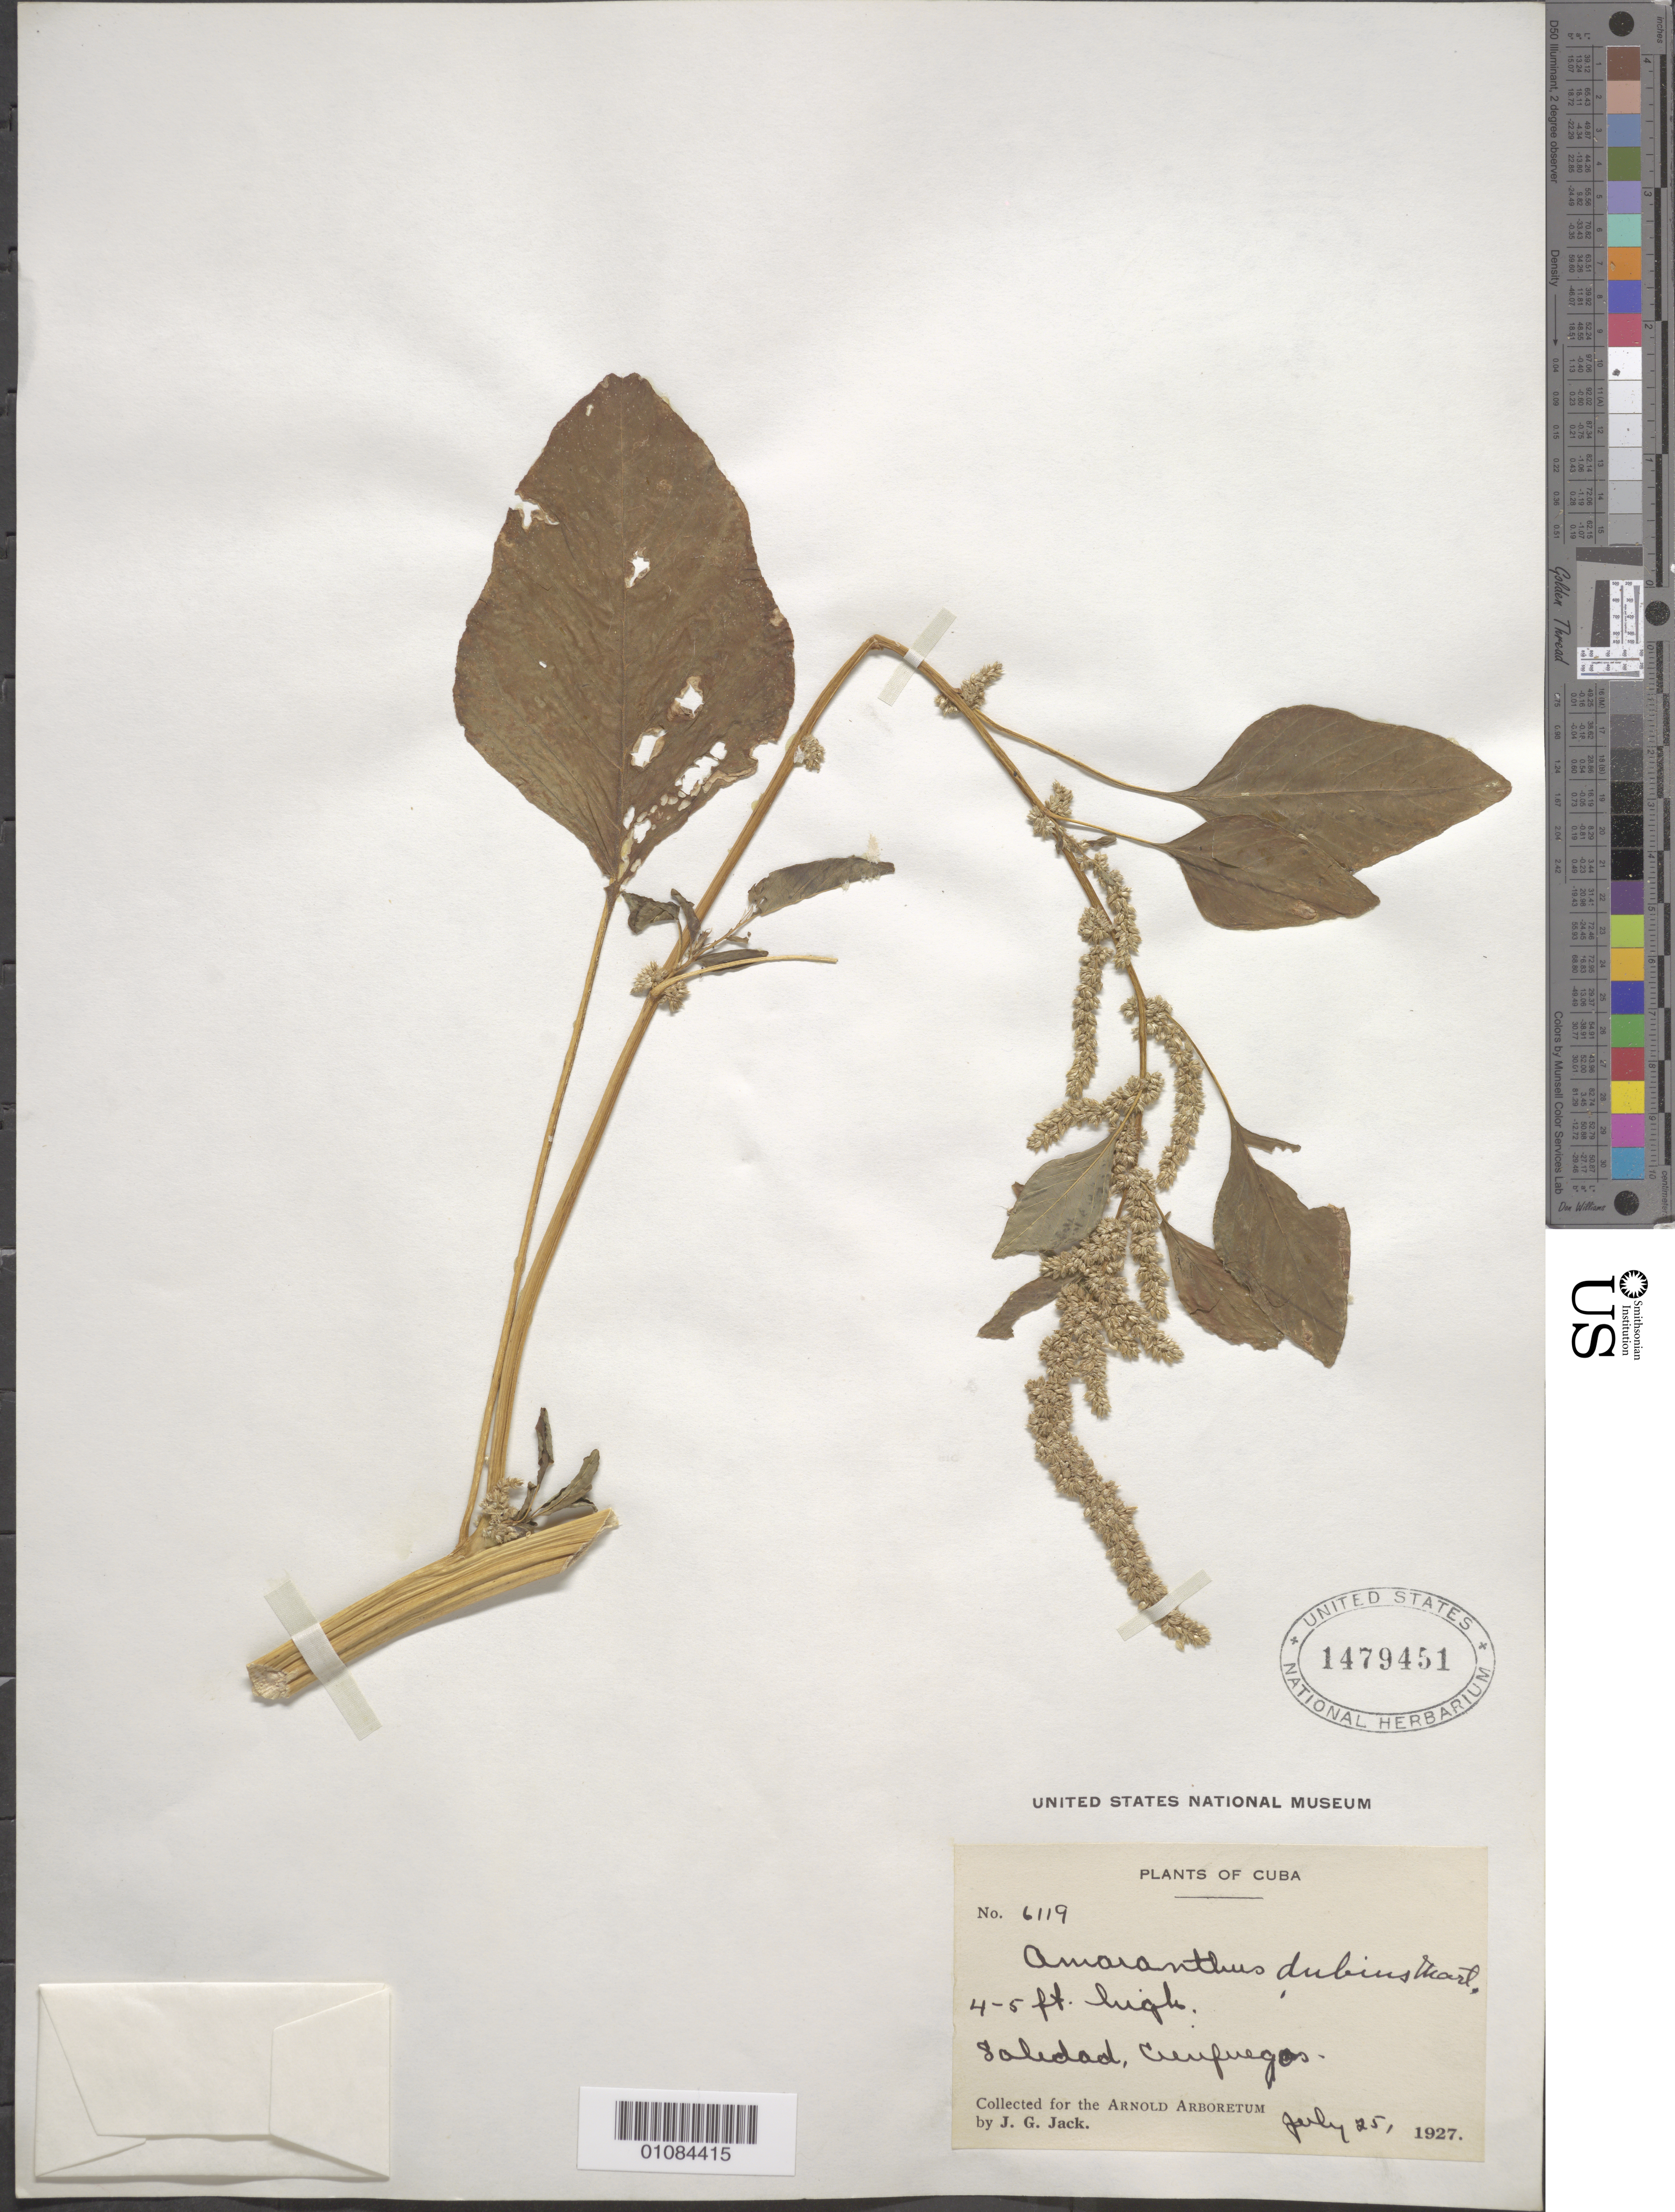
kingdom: Plantae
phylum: Tracheophyta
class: Magnoliopsida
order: Caryophyllales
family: Amaranthaceae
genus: Amaranthus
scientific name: Amaranthus dubius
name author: Mart. ex Thell.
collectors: J. G. Jack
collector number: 6119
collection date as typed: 25 Jul 1927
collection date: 1927-07-25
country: Cuba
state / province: Cienfuegos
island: Cuba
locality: Soledad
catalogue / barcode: US 1479451